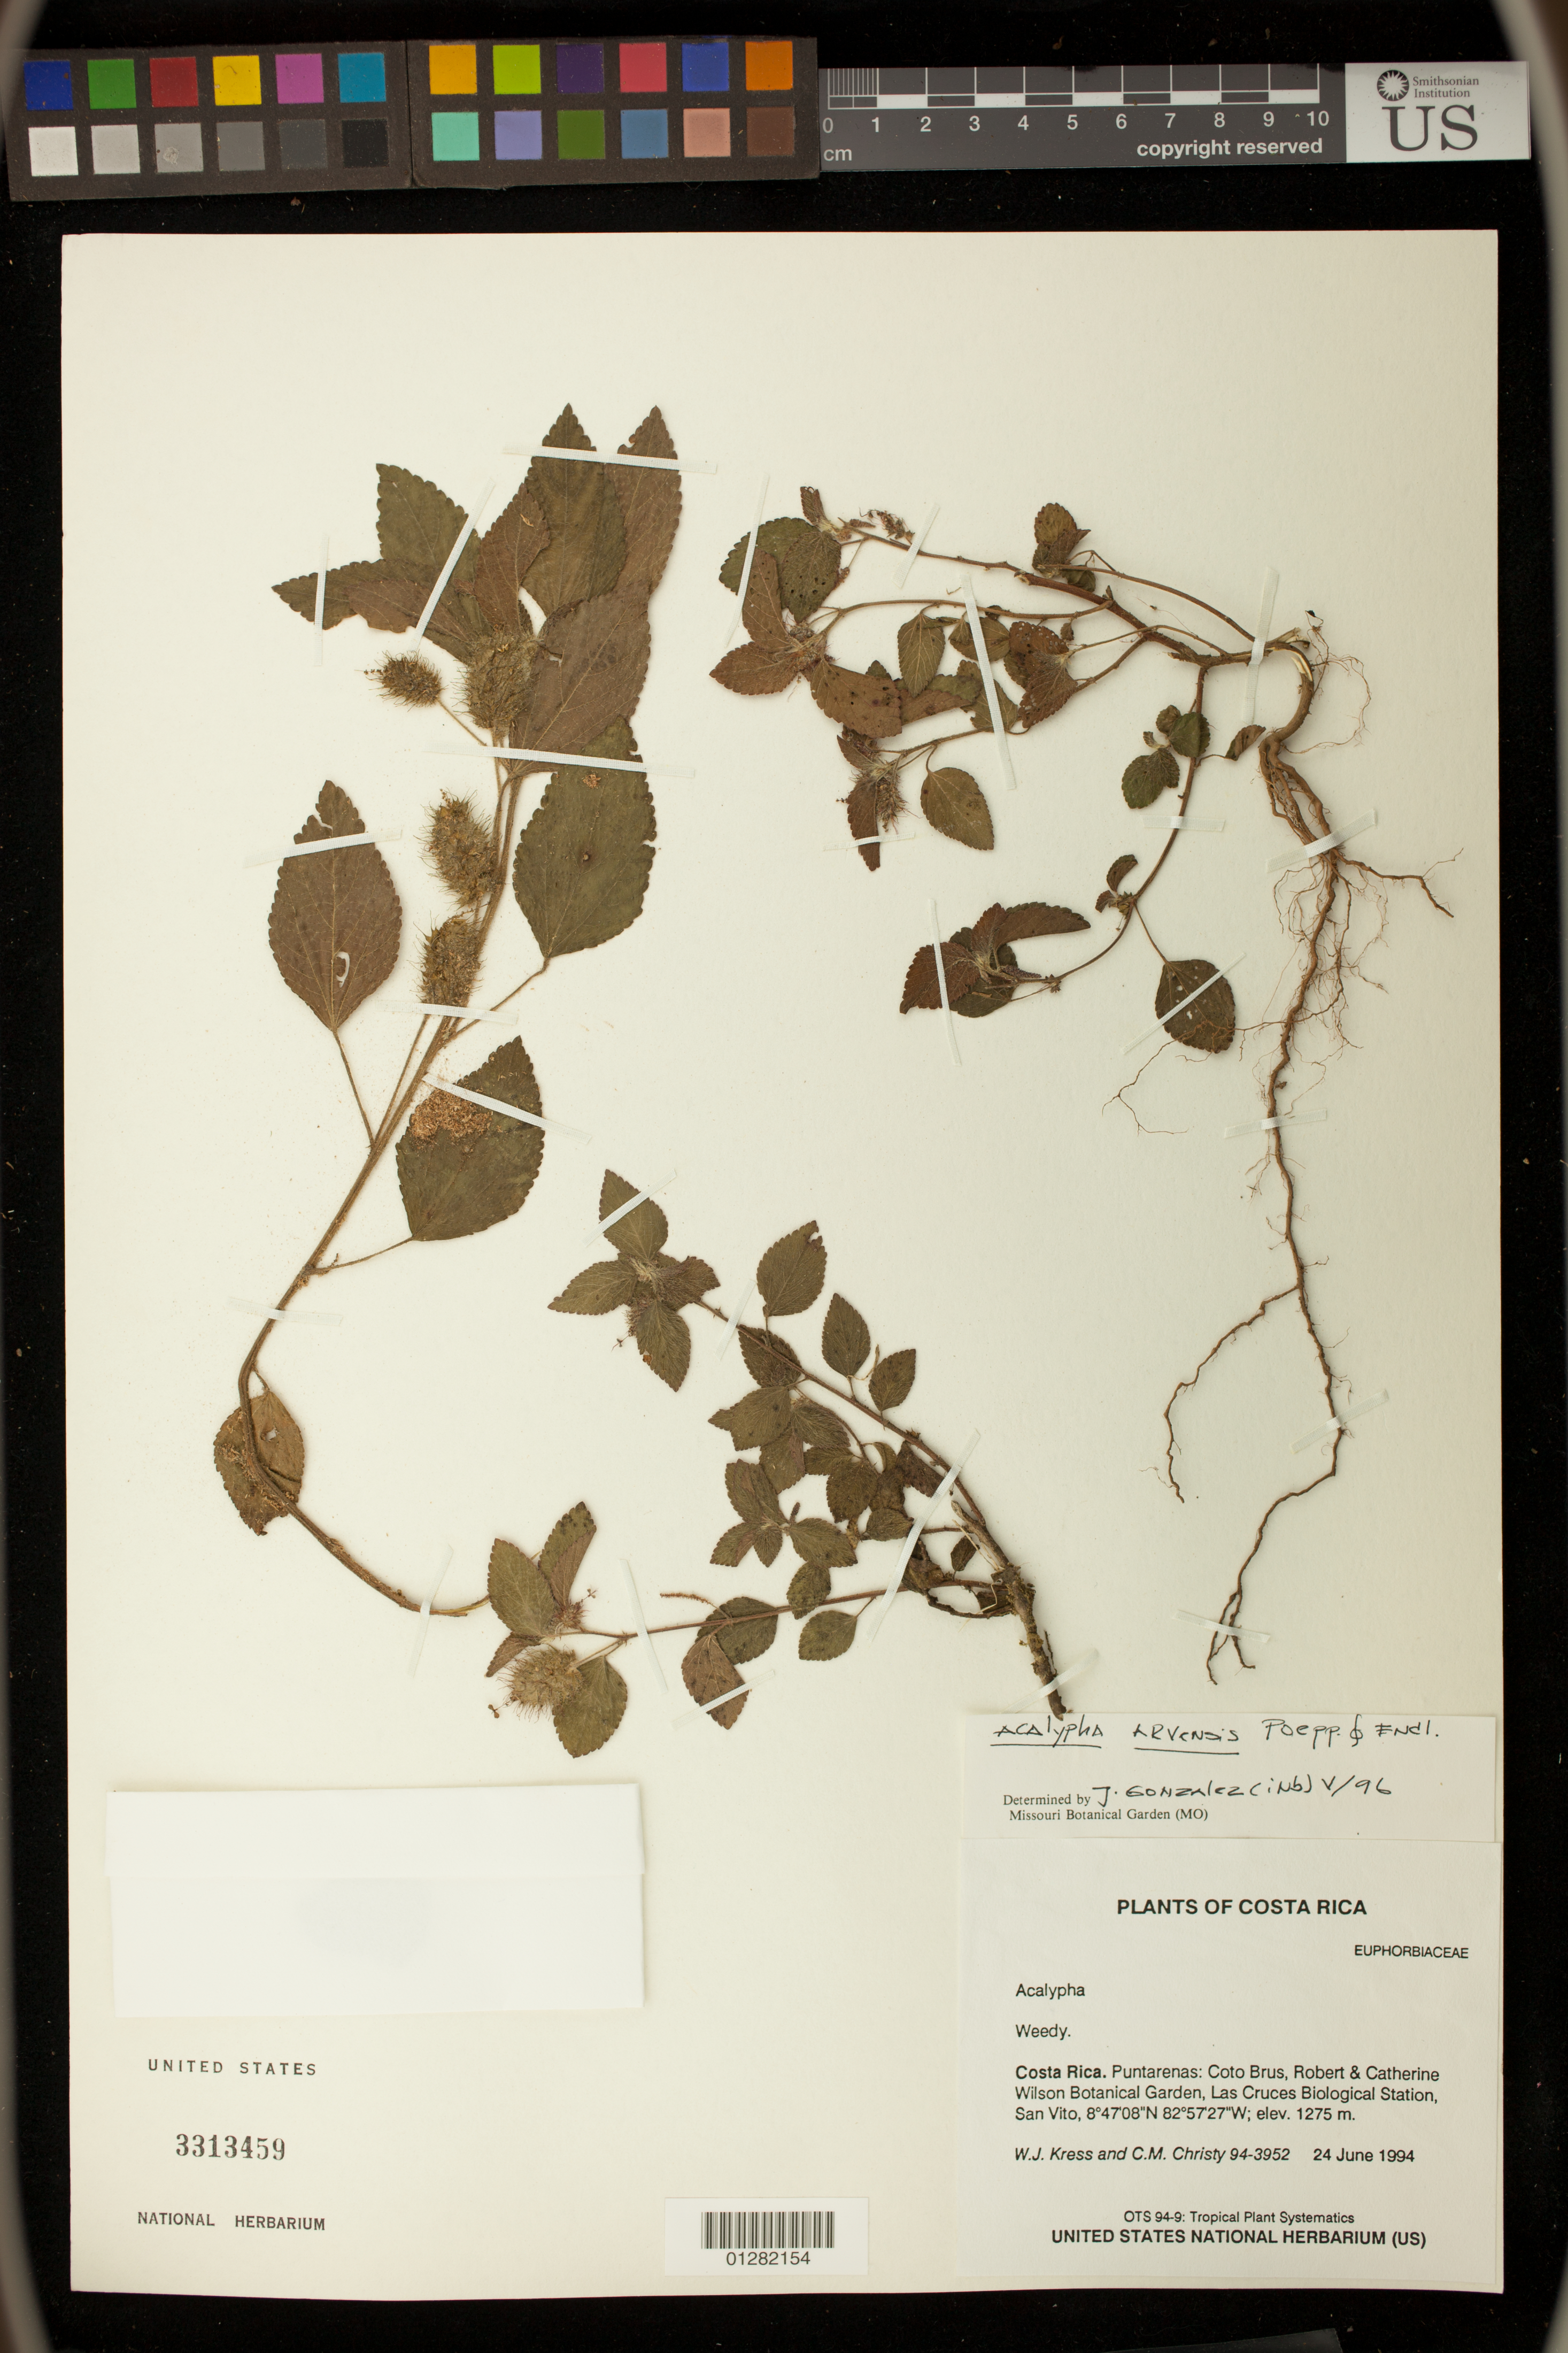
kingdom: Plantae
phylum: Tracheophyta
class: Magnoliopsida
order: Malpighiales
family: Euphorbiaceae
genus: Acalypha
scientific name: Acalypha arvensis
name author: Poepp.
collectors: W. J. Kress & C. M. Christy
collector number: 94-3952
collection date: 1994-06-24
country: Costa Rica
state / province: Puntarenas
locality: Coto Brus, Robert & Catherine Wilson Botanical Garden, Las Cruces Biological Station, San Vito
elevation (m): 1275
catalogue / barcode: US 3313459